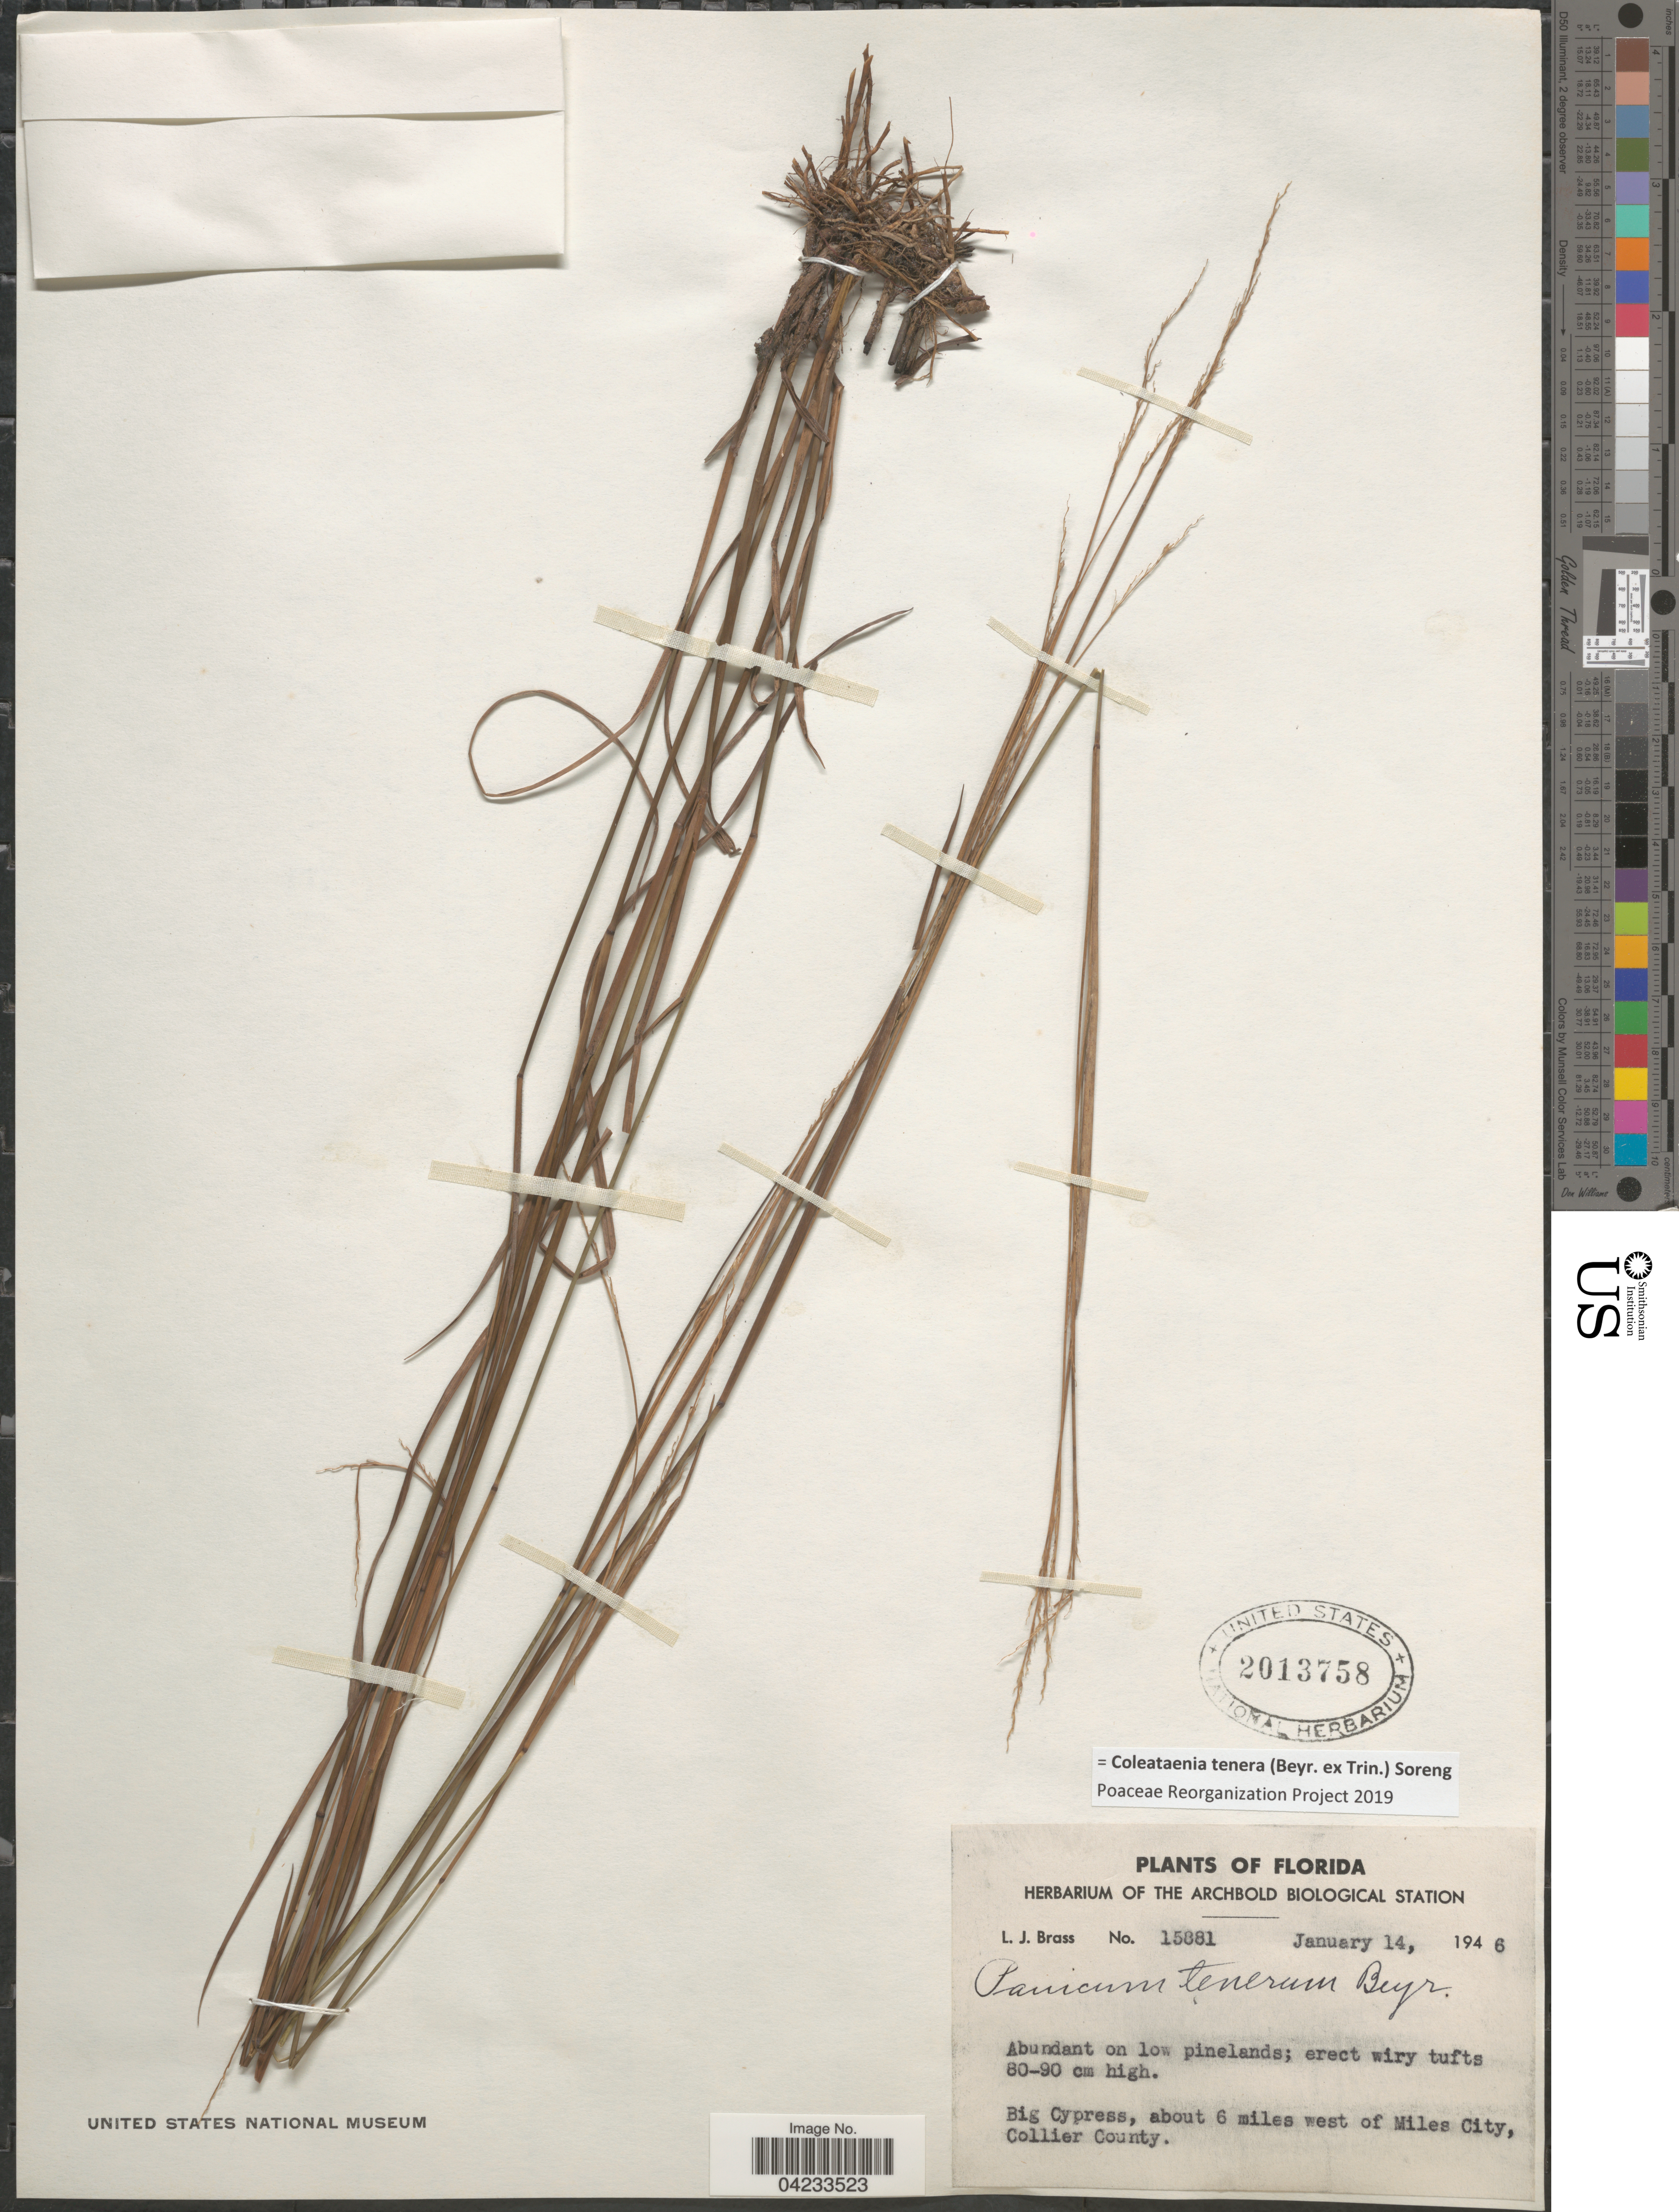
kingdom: Plantae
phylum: Tracheophyta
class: Liliopsida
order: Poales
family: Poaceae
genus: Coleataenia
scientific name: Coleataenia tenera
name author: (Beyr. ex Trin.) Soreng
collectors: L. J. Brass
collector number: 15881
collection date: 1946-01-14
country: United States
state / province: Florida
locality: Big Cypress, about 6 miles west of Miles City, Collier County.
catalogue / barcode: US 2013758